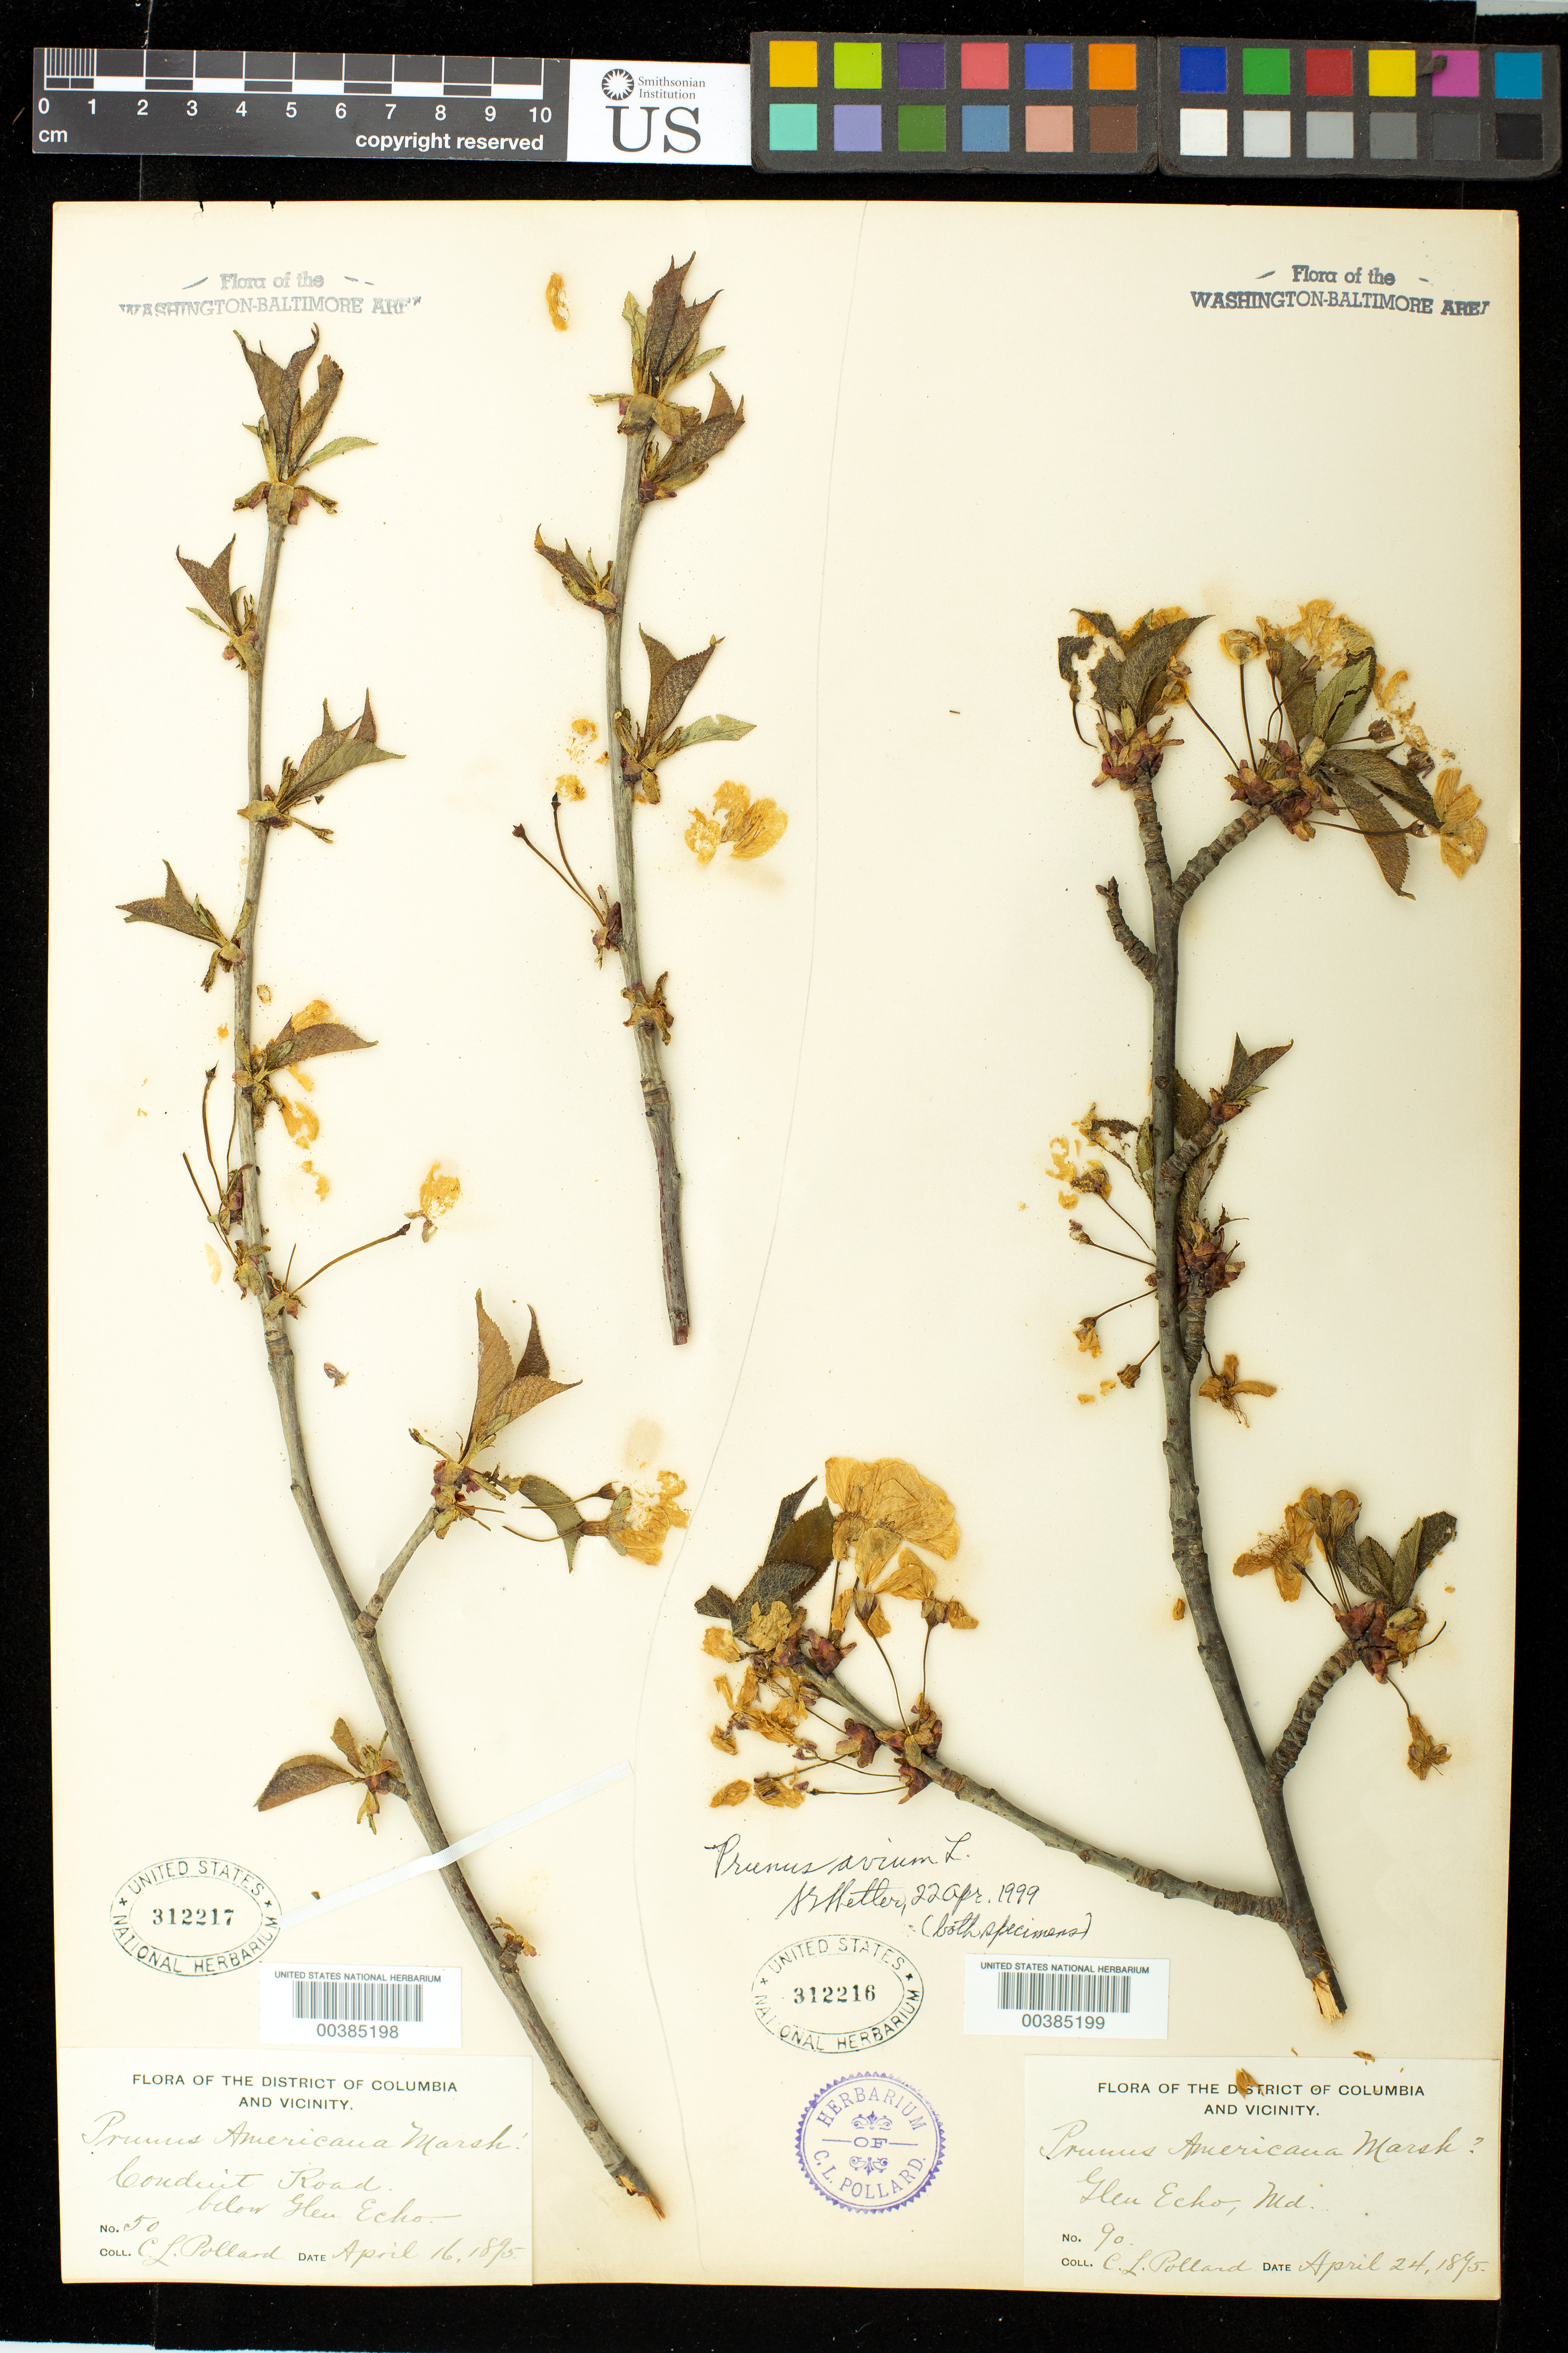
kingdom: Plantae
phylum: Tracheophyta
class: Magnoliopsida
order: Rosales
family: Rosaceae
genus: Prunus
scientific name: Prunus americana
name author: Marshall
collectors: C. L. Pollard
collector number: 50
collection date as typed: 16 Apr 1895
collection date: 1895-04-16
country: United States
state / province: Maryland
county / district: Montgomery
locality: Conduit Road, below Glen Echo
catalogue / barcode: US 312217